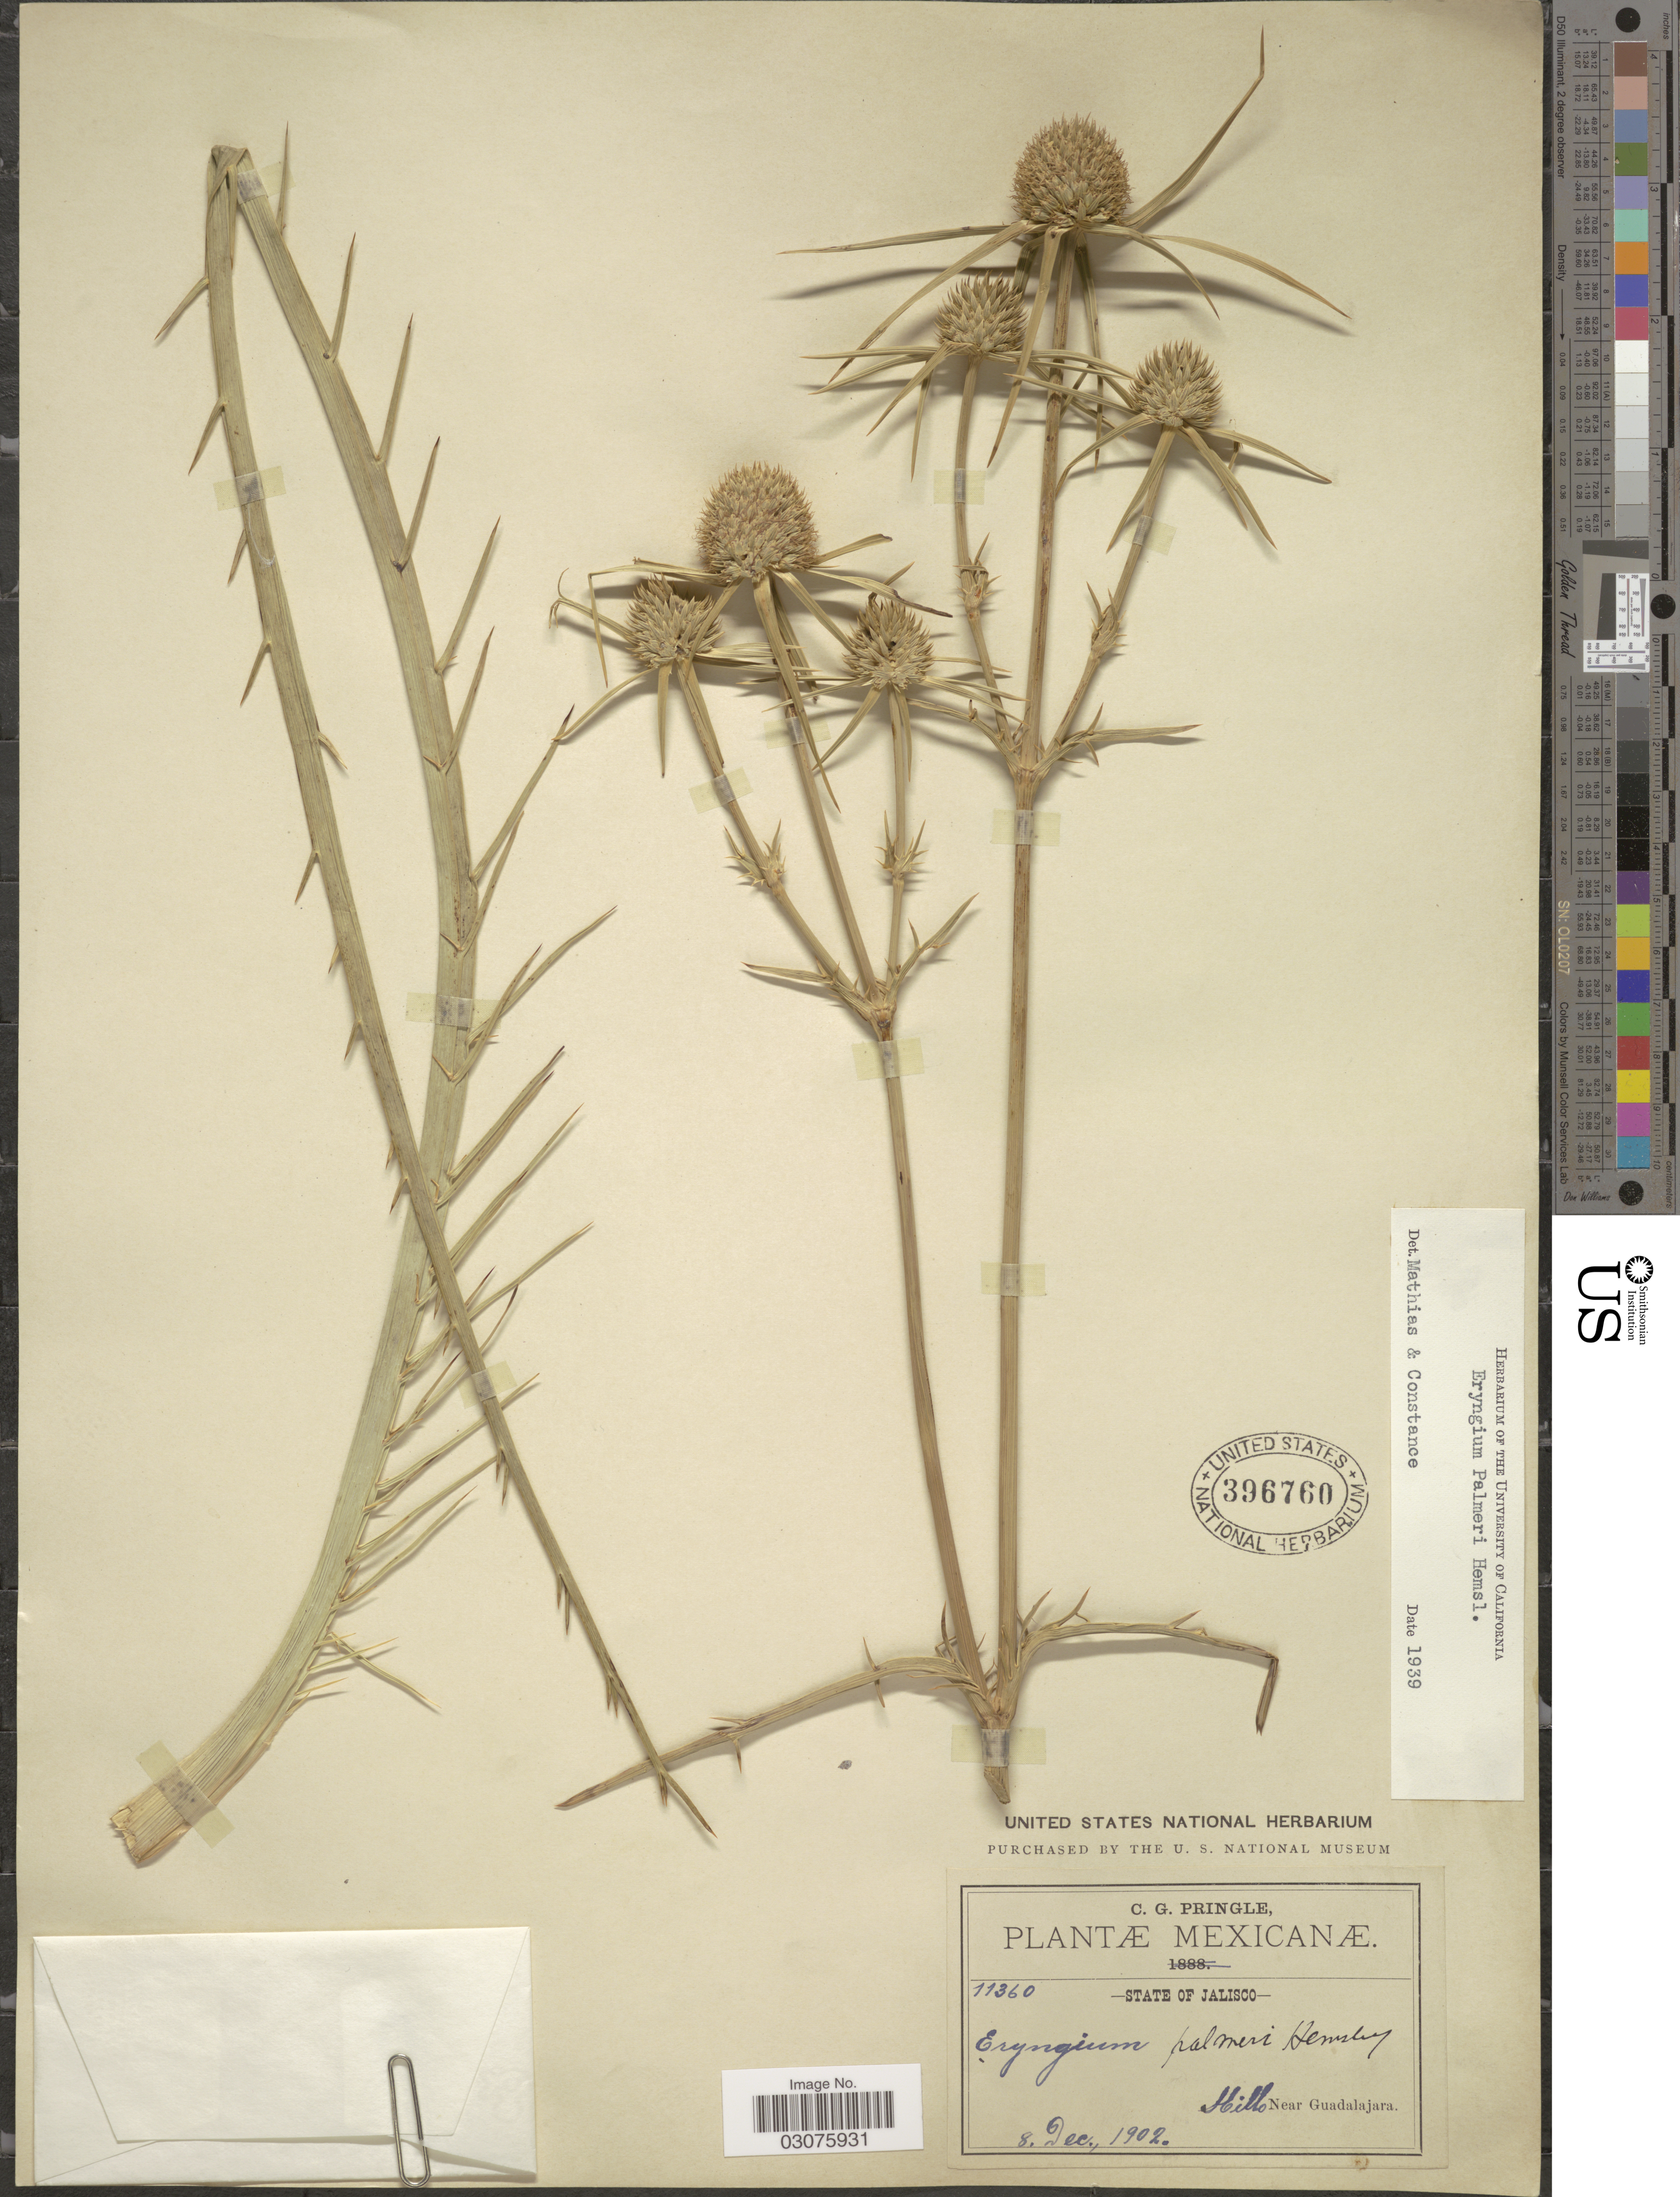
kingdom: Plantae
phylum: Tracheophyta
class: Magnoliopsida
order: Apiales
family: Apiaceae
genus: Eryngium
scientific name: Eryngium palmeri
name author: Hemsl. in Hook. f.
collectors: C. G. Pringle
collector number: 11360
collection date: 1902-12-08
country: Mexico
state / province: Jalisco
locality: State of Jalisco. Hills near Guadalajara.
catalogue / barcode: US 396760